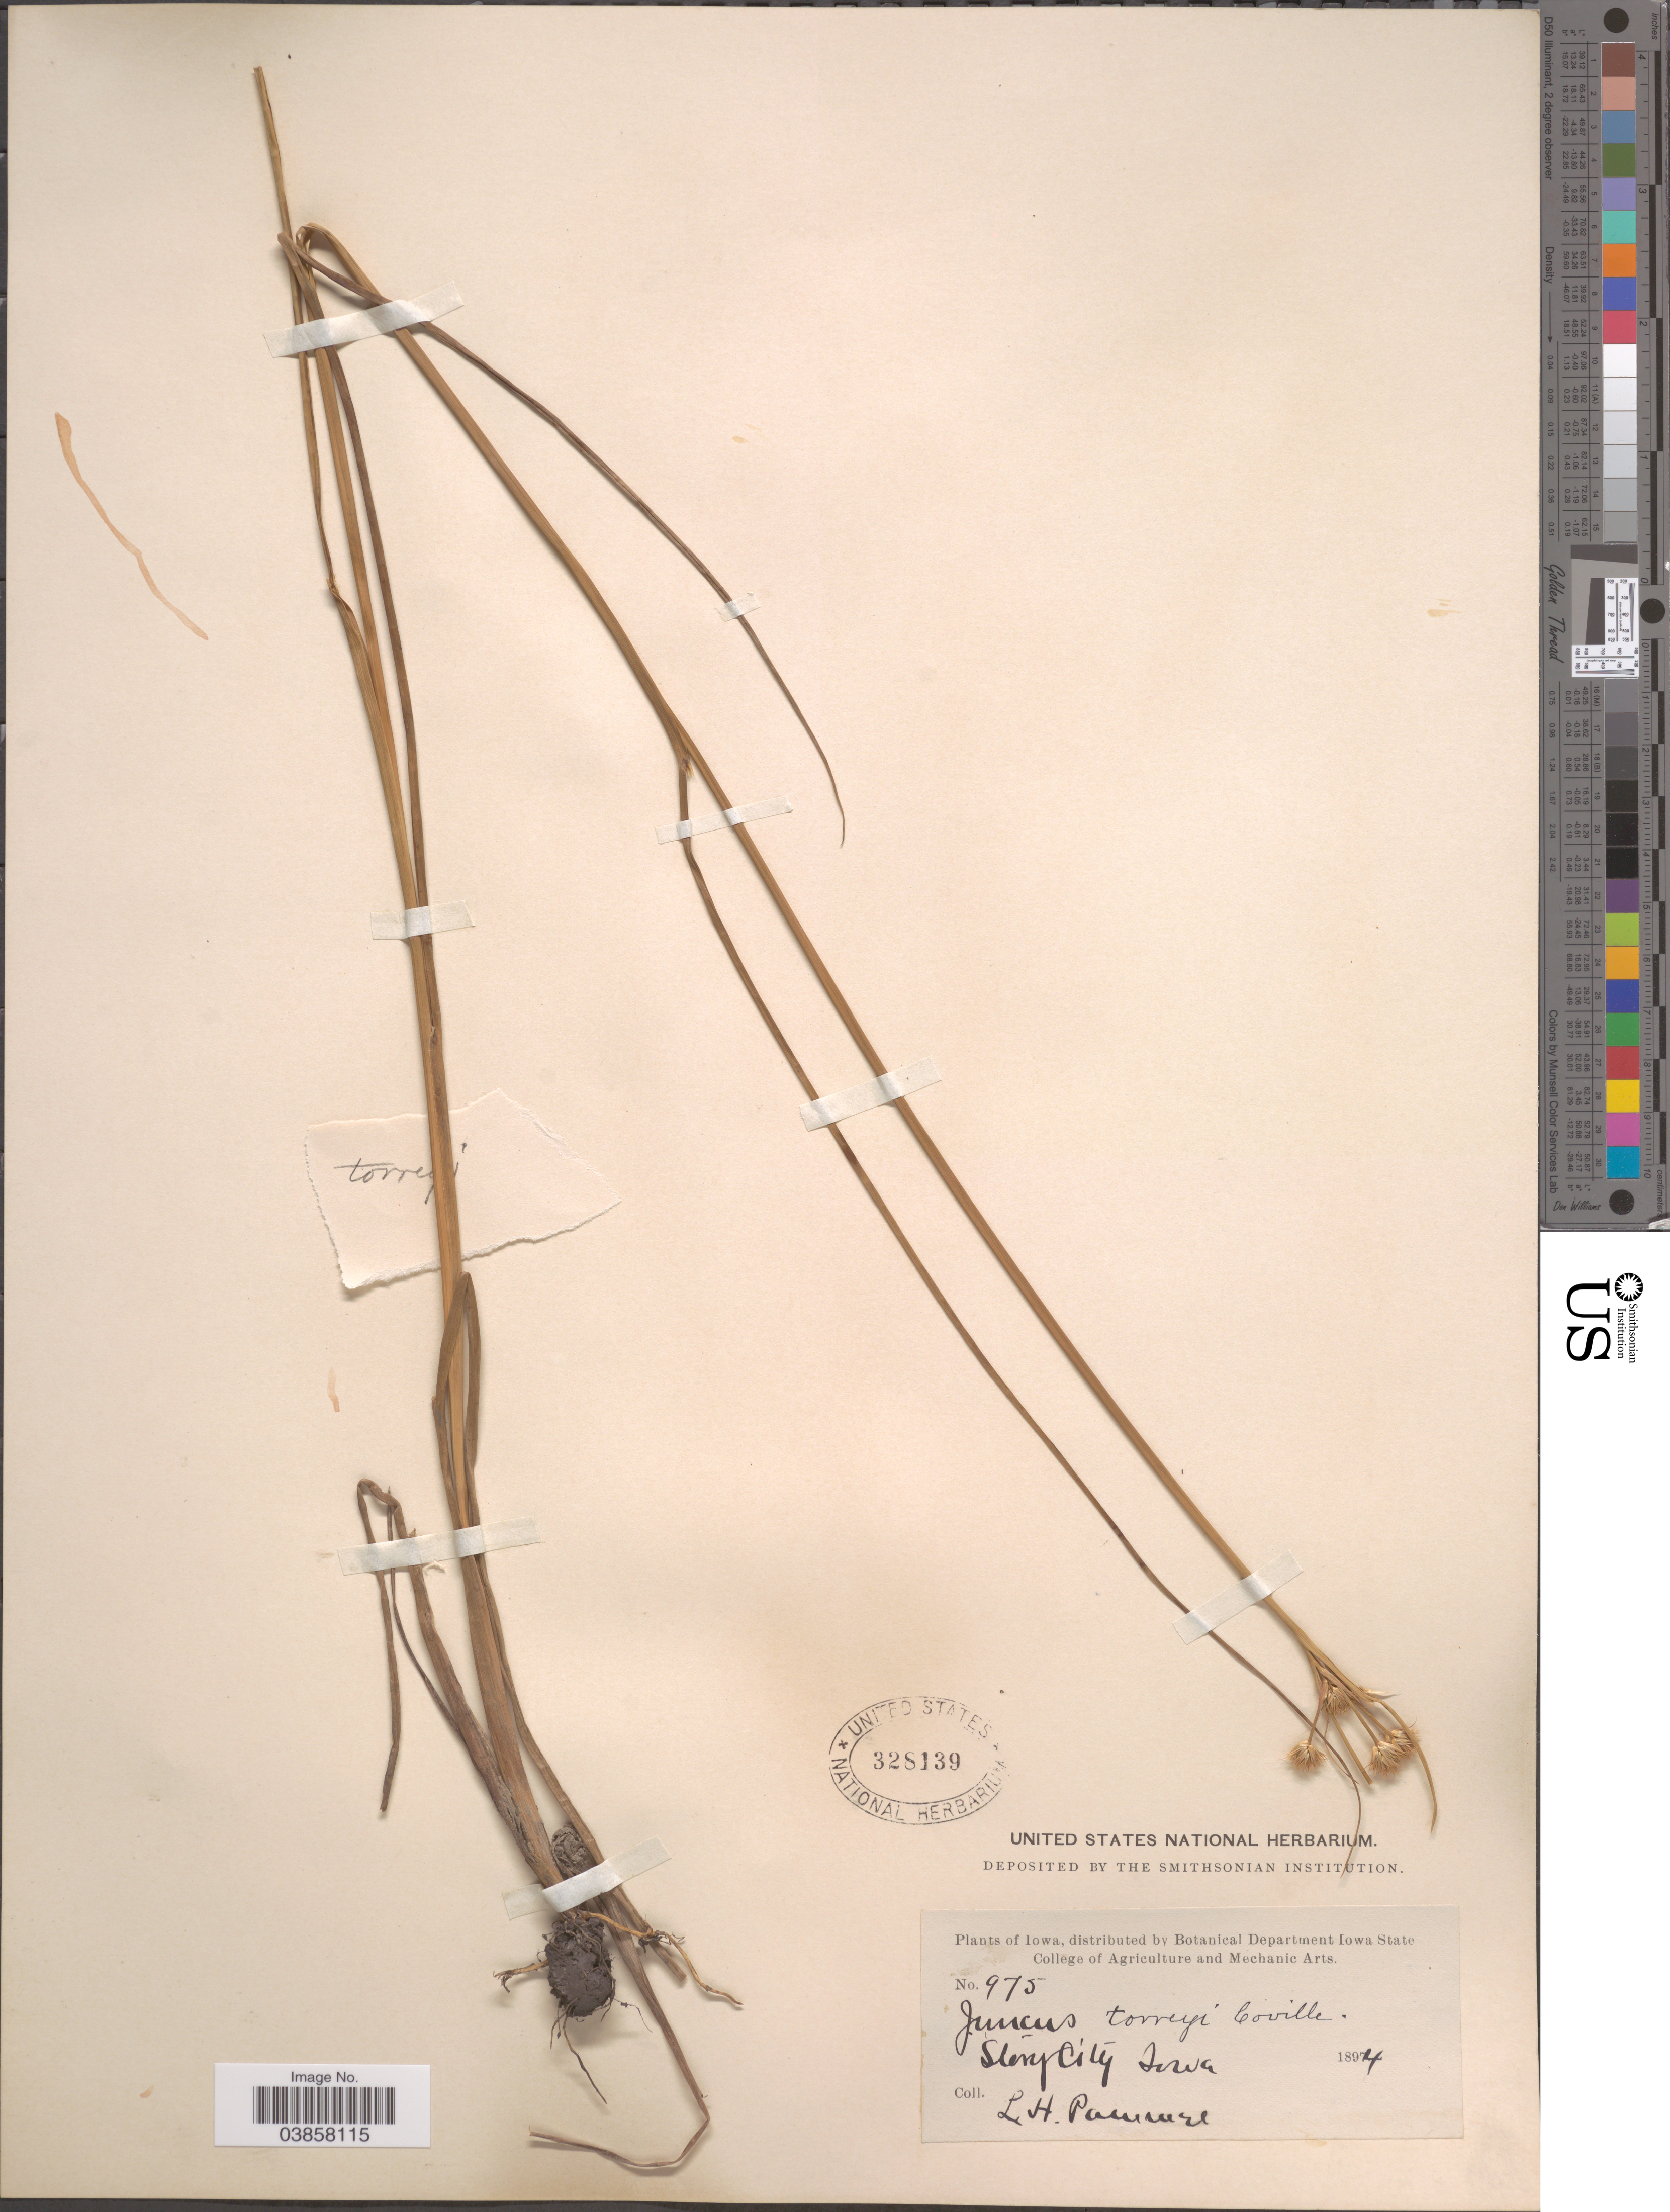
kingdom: Plantae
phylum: Tracheophyta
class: Liliopsida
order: Poales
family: Juncaceae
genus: Juncus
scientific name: Juncus torreyi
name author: Coville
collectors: L. Pammel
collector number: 975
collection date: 1894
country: United States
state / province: Iowa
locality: Story City.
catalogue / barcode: US 328139